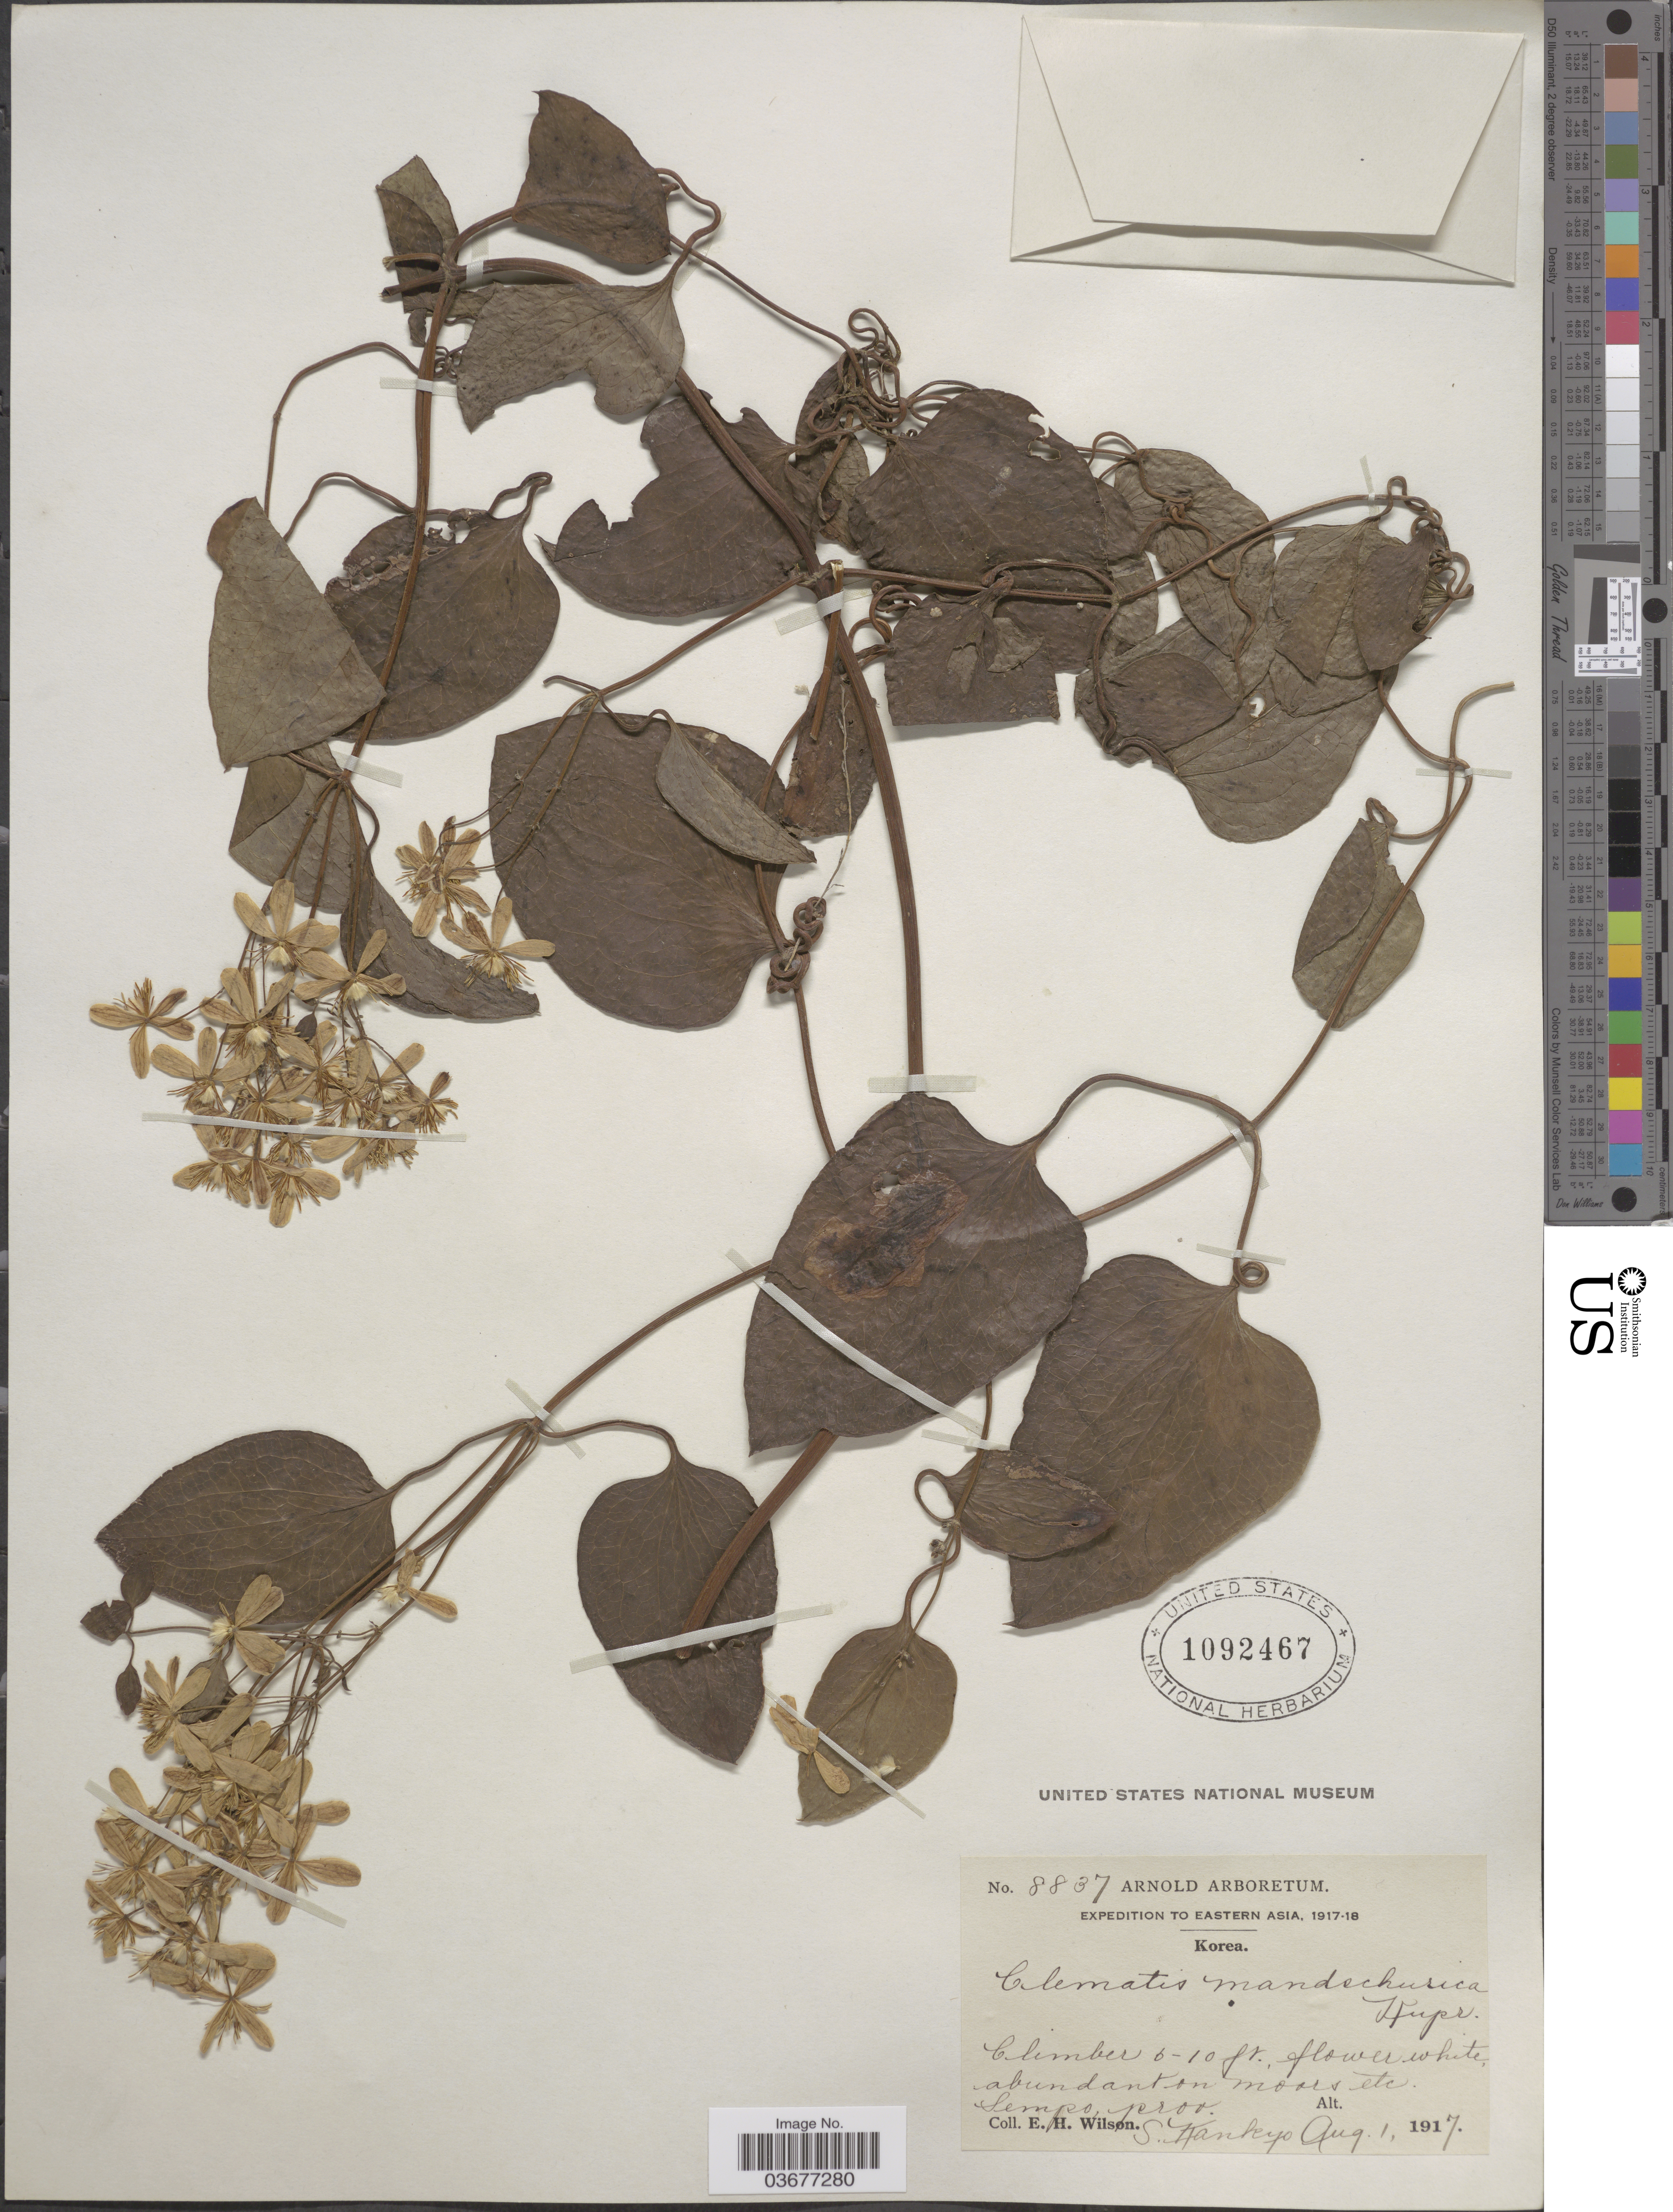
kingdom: Plantae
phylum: Tracheophyta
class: Magnoliopsida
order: Ranunculales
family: Ranunculaceae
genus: Clematis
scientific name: Clematis mandshurica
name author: Rupr.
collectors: E. Wilson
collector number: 8837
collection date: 1917-08-01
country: North Korea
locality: Eastern Asia. Korea. Sempo, prov. S. Kankyo.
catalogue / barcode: US 1092467